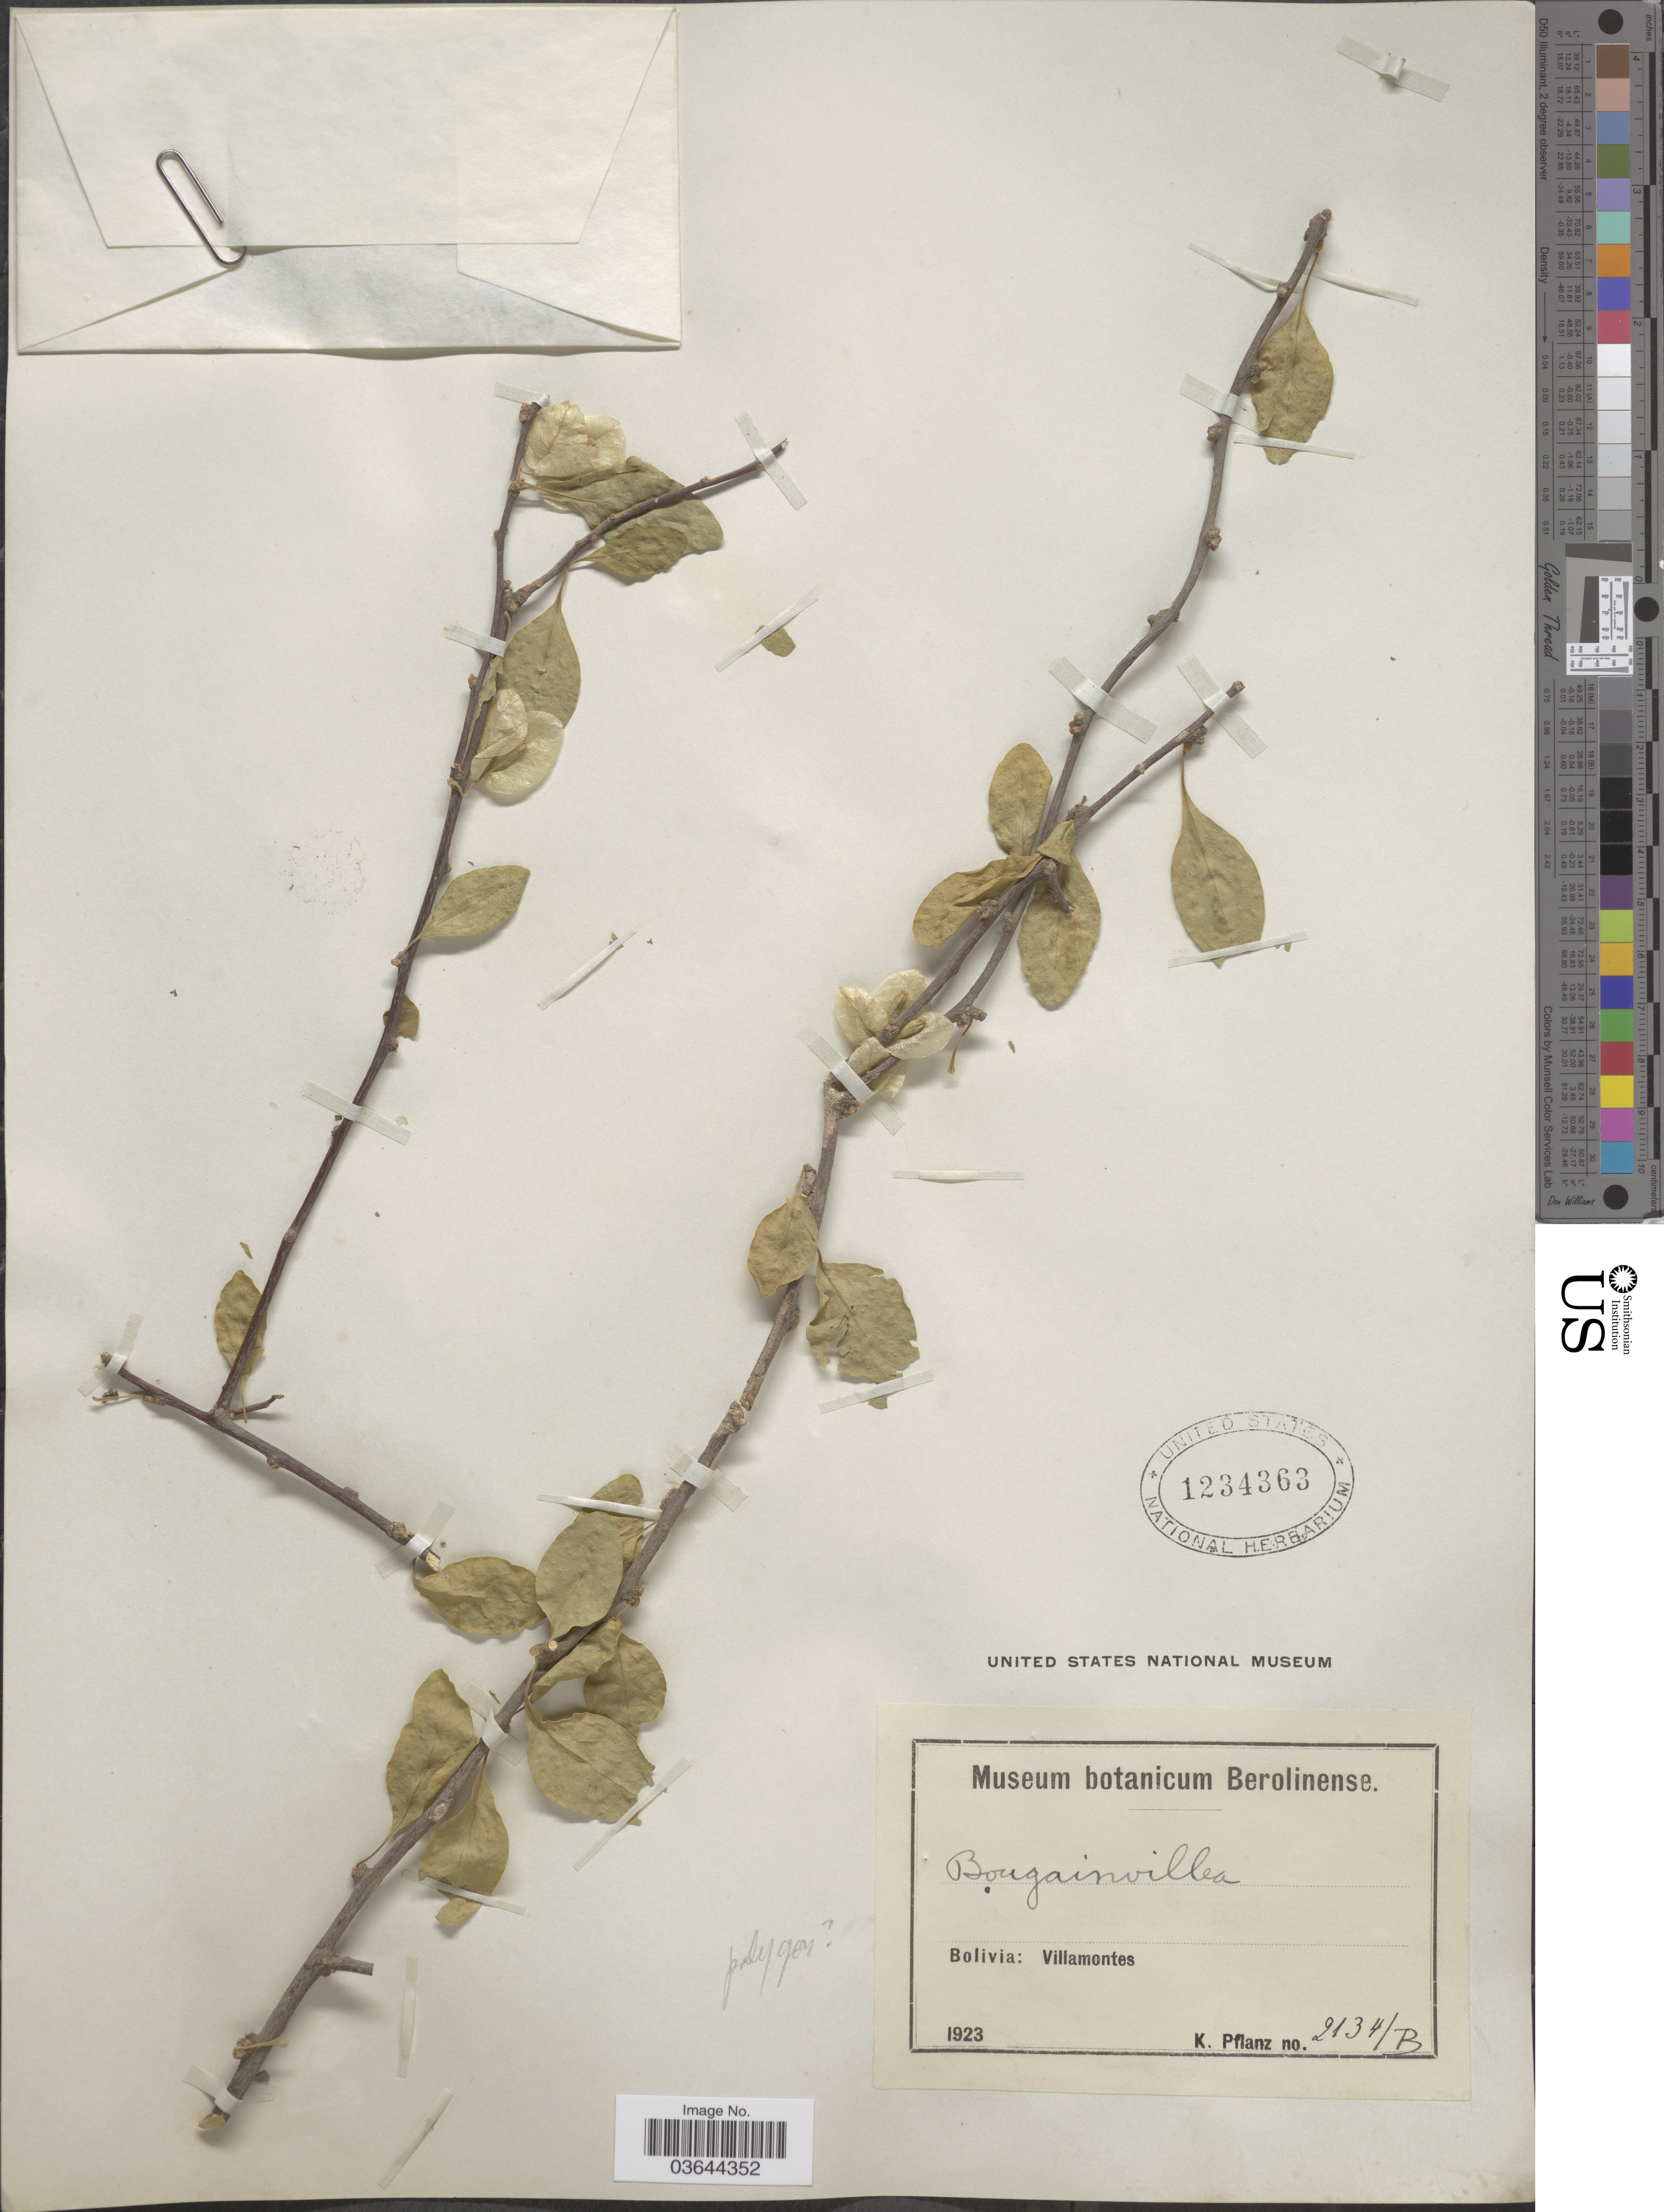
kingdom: Plantae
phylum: Tracheophyta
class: Magnoliopsida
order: Caryophyllales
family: Nyctaginaceae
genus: Bougainvillea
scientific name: Bougainvillea praecox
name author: Griseb.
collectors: K. Pflanz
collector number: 2134/B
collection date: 1923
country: Bolivia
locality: Villamontes.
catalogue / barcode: US 1234363